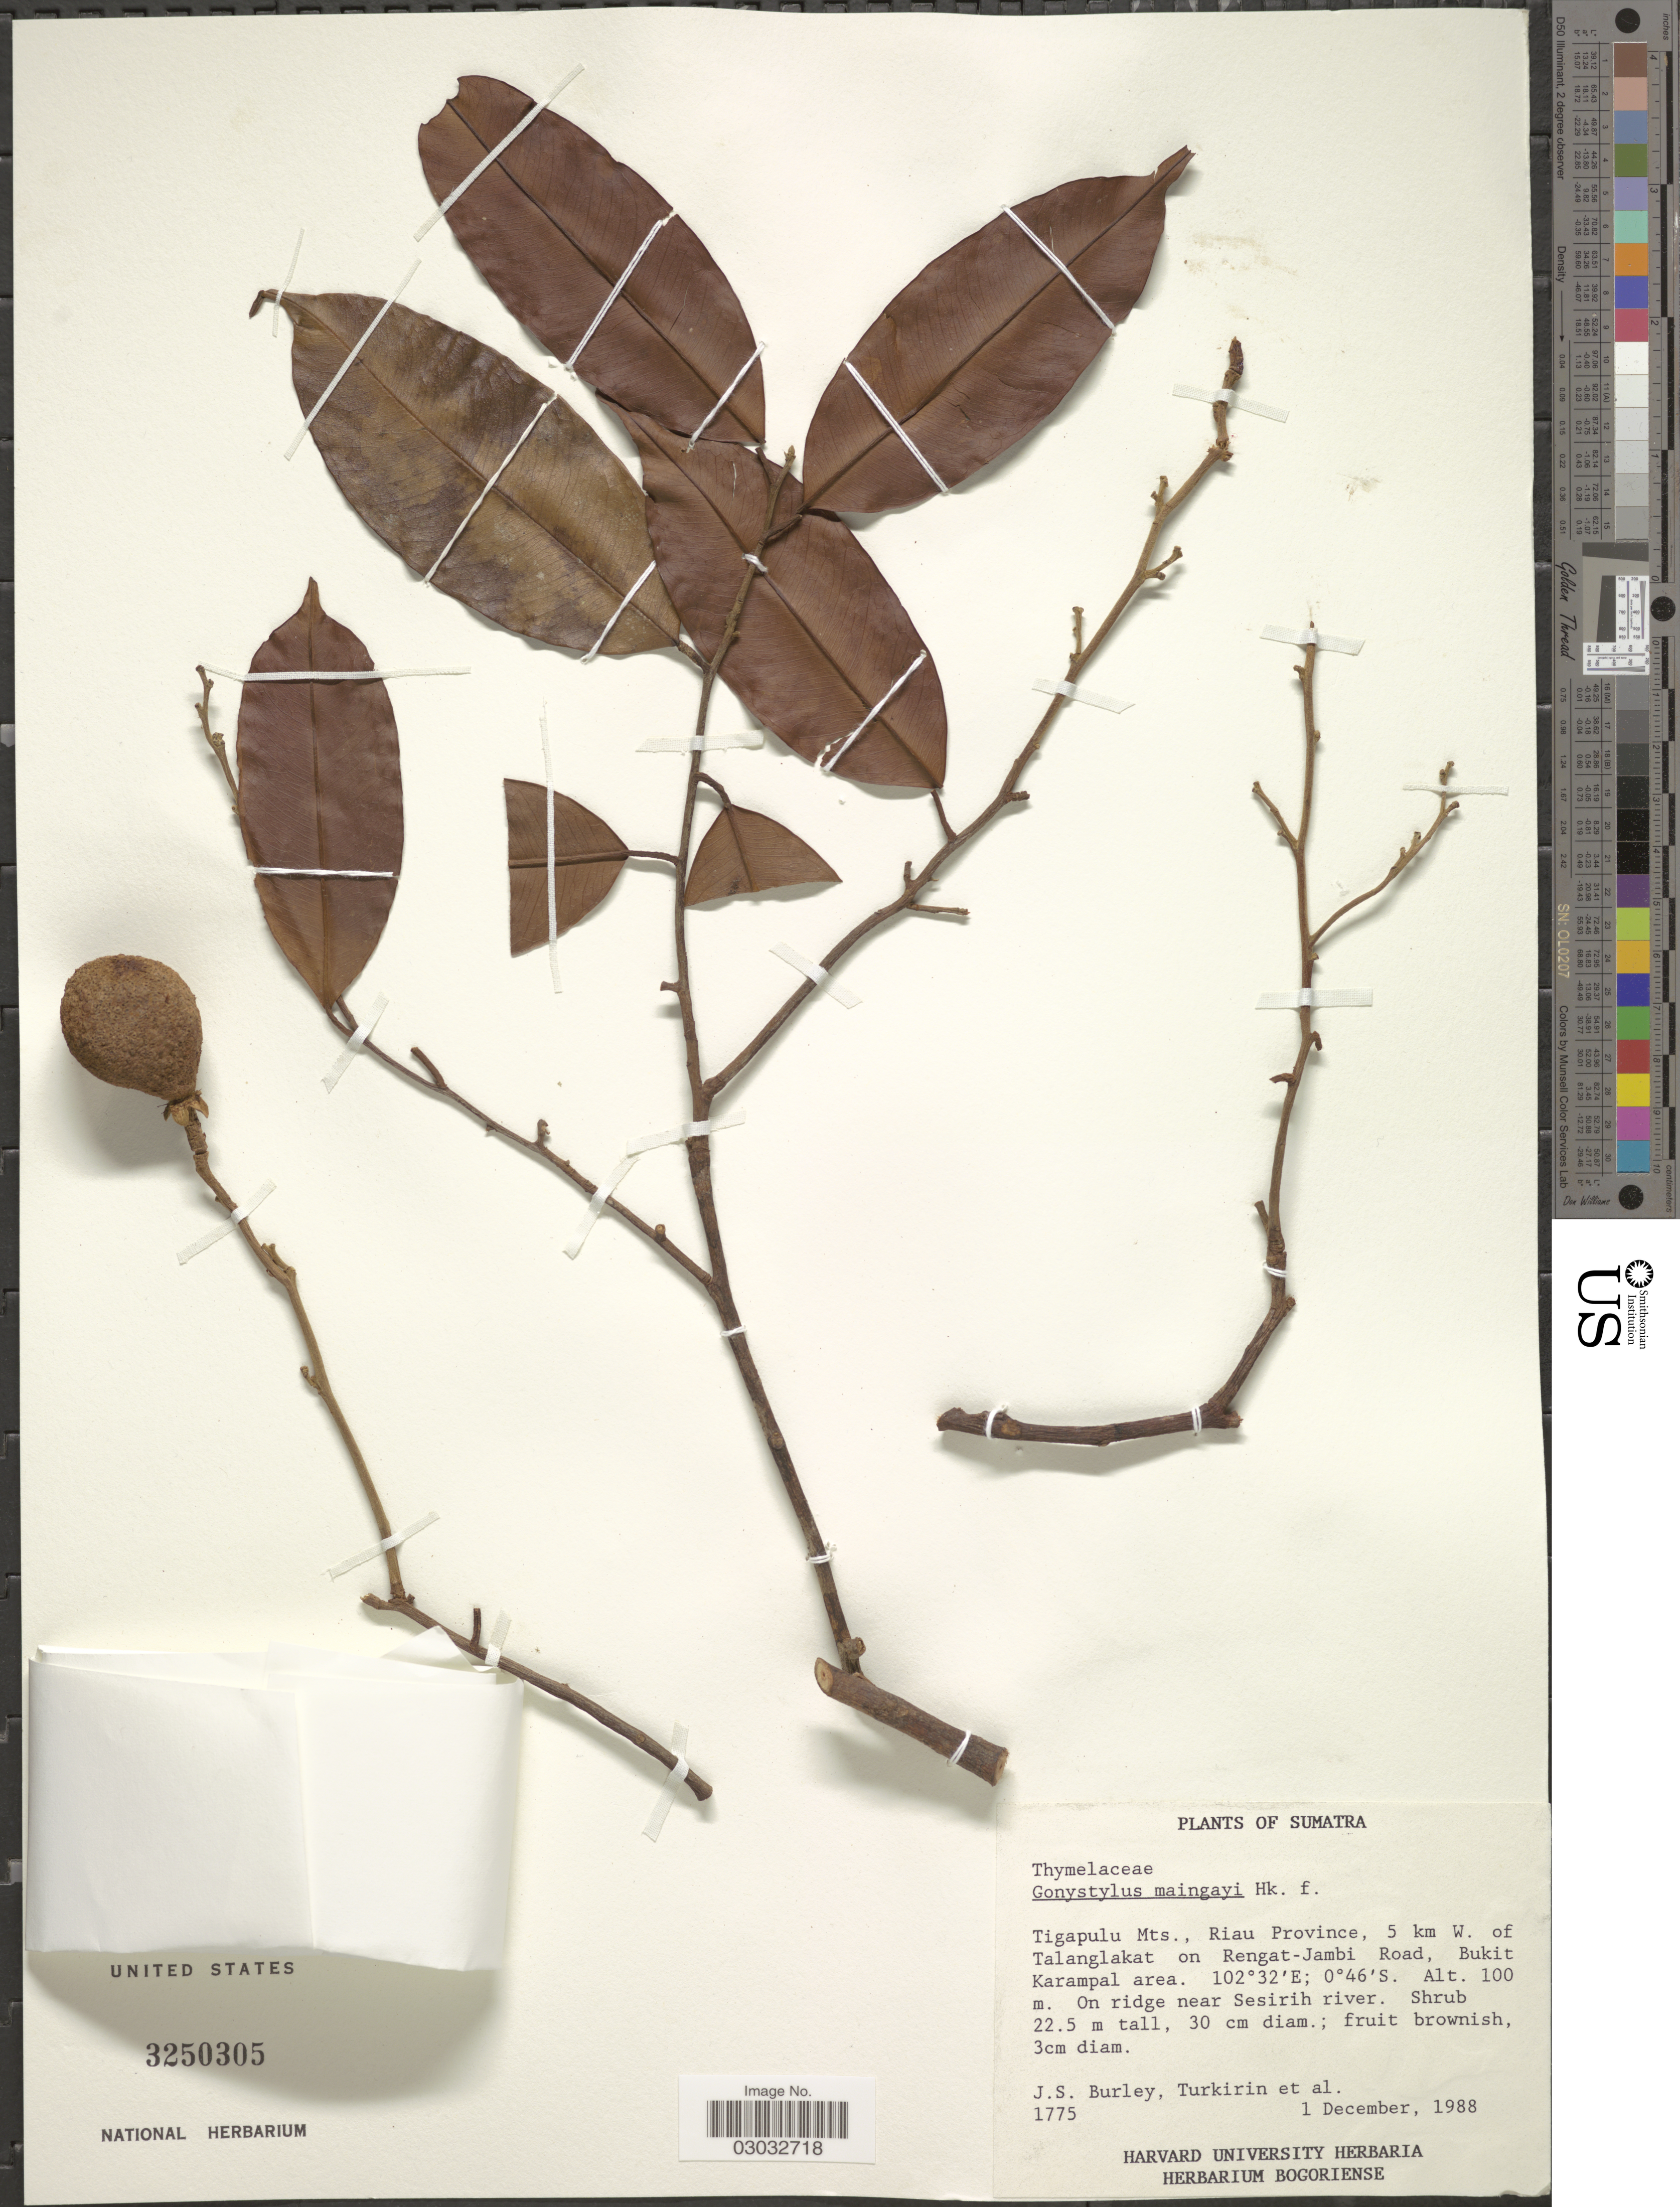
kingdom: Plantae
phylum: Tracheophyta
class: Magnoliopsida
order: Malvales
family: Thymelaeaceae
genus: Gonystylus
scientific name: Gonystylus maingayi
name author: Hook. f.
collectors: J. S. Burley, -. Turkirin & et al.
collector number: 1775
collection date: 1988-12-01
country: Indonesia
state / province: Sumatra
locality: Tigapulu Mts., Riau Province, 5 km W. of Talanglakat on Rengat-Jambi Road, Bukit Karampal area. On ridge near Sesirih river.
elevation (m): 100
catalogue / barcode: US 3250305